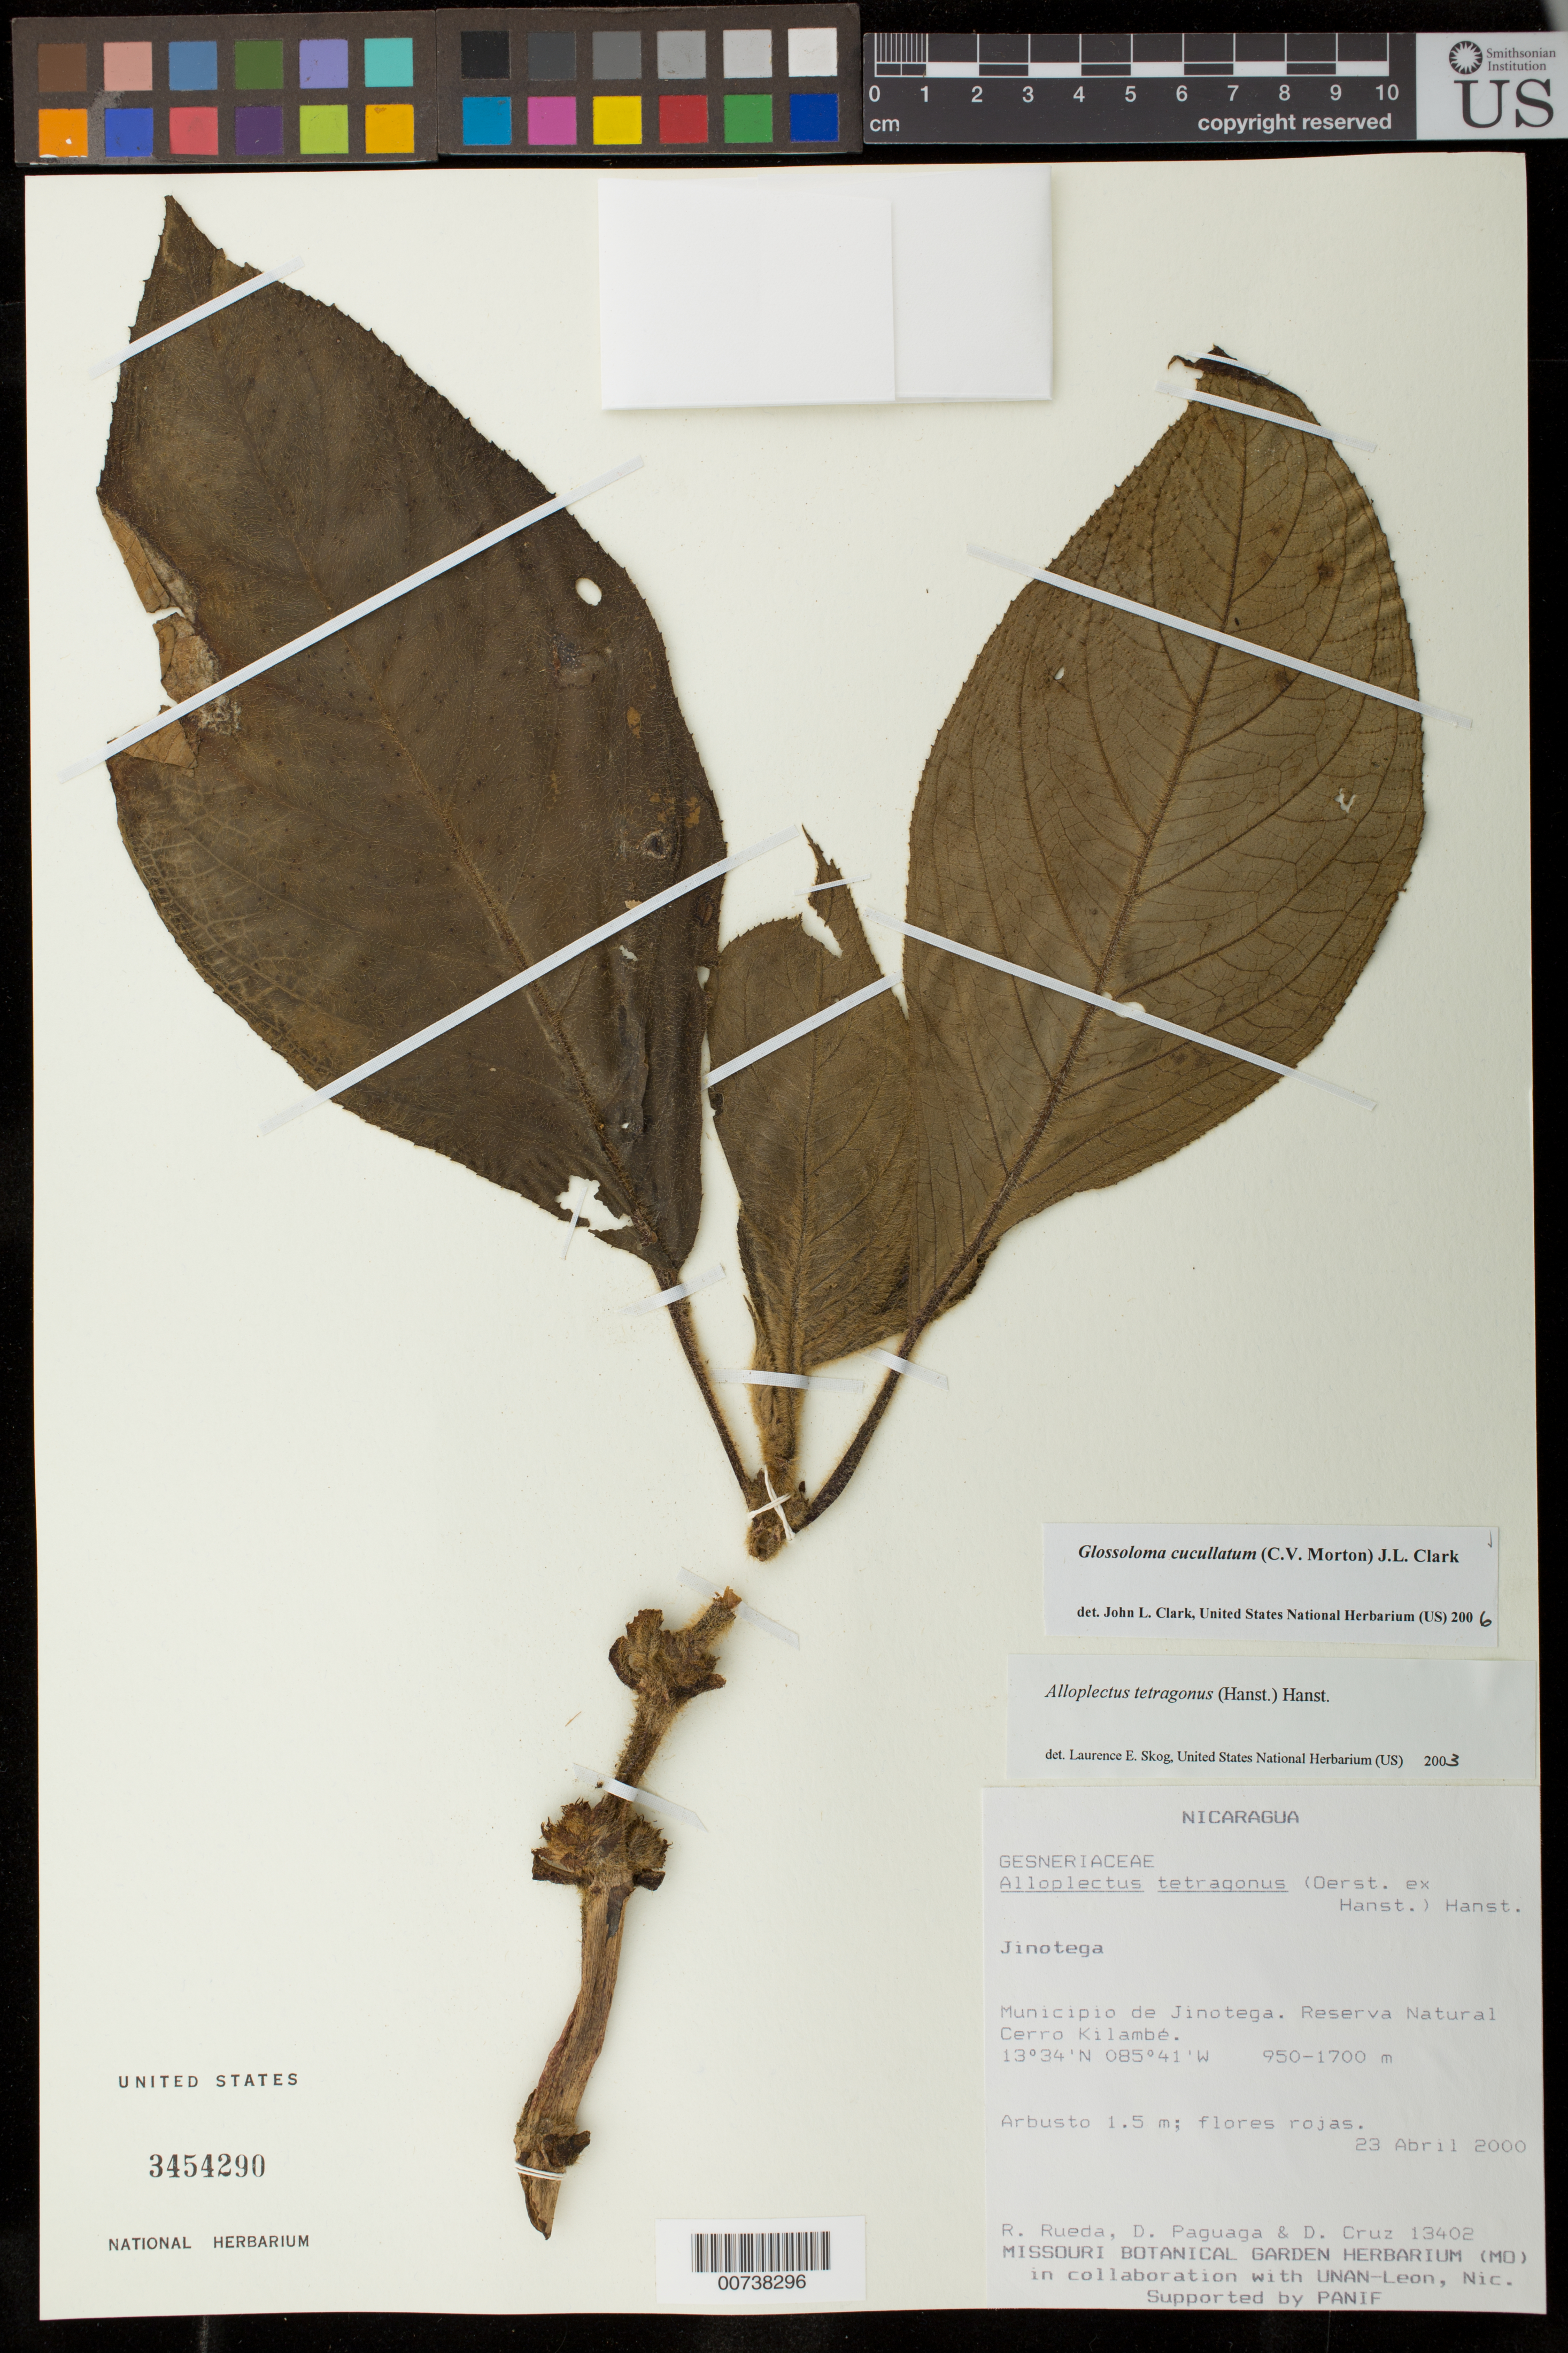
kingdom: Plantae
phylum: Tracheophyta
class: Magnoliopsida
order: Lamiales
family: Gesneriaceae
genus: Glossoloma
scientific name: Glossoloma cucullatum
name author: (C.V. Morton) J.L. Clark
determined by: Clark, J. L., (SEL), The Marie Selby Botanical Garden (UNITED STATES)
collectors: R. Rueda, D. Paguaga & D. Cruz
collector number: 13402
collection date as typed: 23 Apr 2000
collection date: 2000-04-23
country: Nicaragua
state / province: Jinotega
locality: Mpio. de Jinotega, Reserva Natural Cerro Kilambé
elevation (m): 950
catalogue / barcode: US 3454290